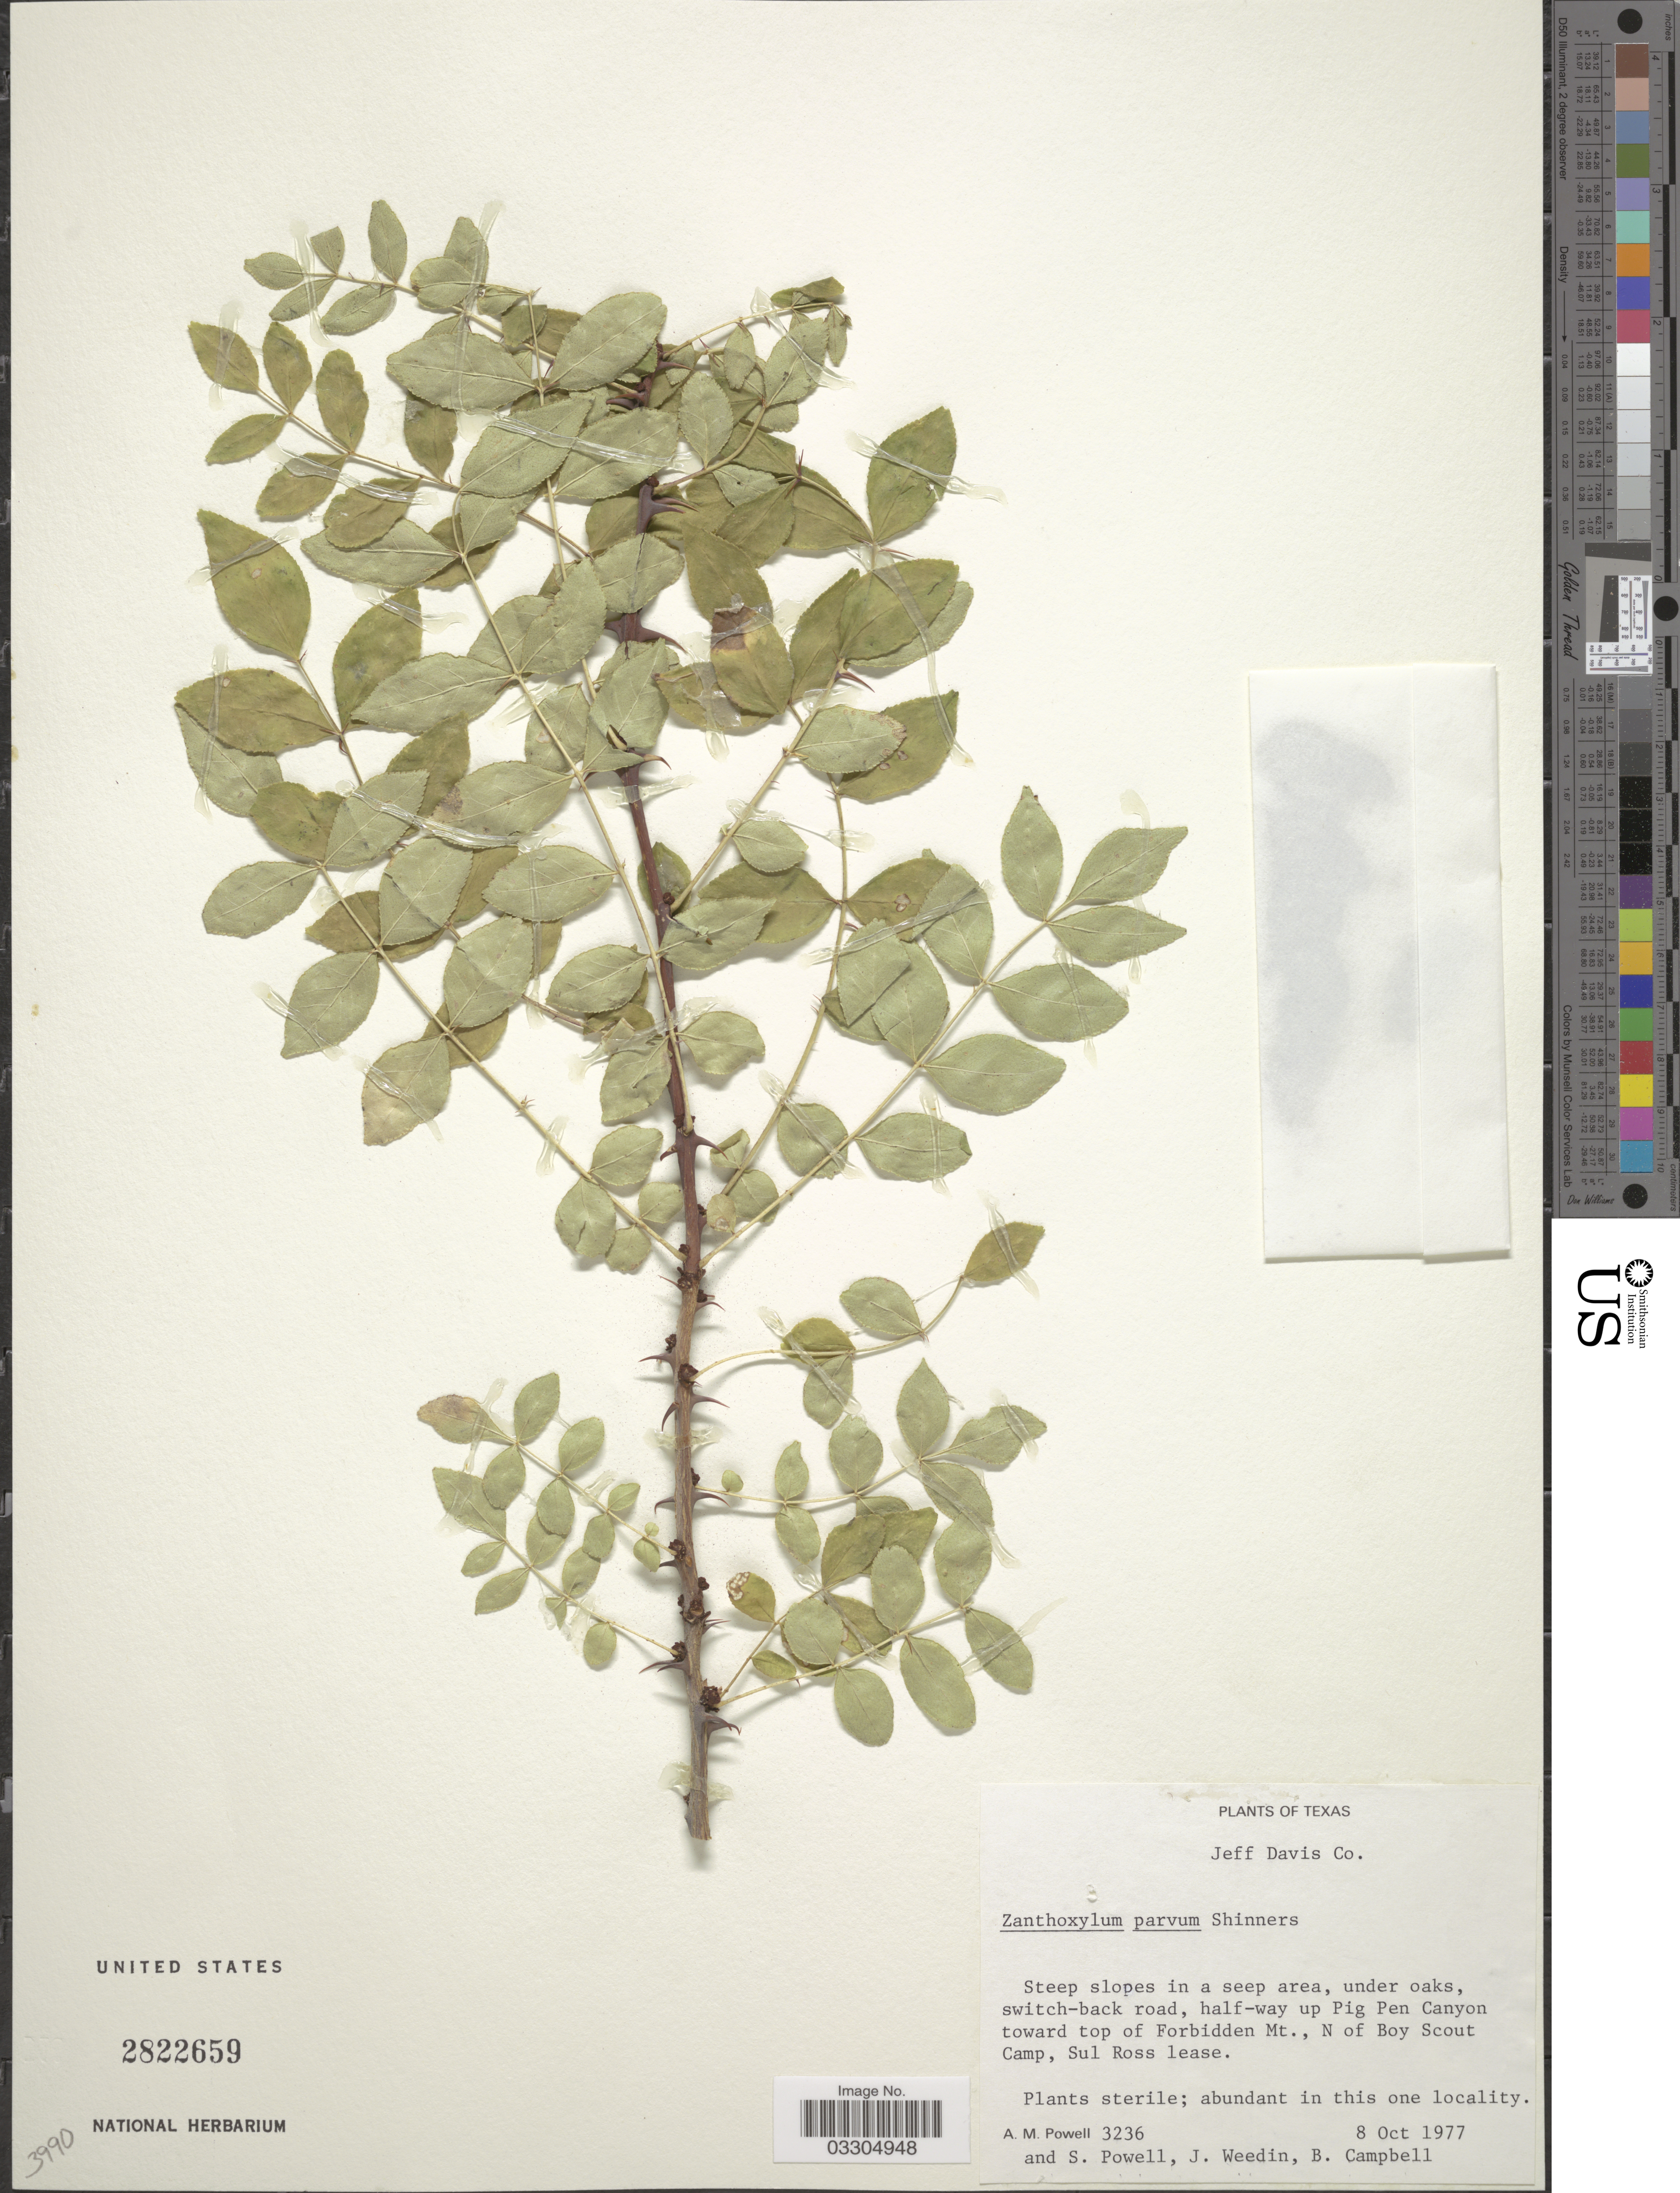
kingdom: Plantae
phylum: Tracheophyta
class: Magnoliopsida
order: Sapindales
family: Rutaceae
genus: Zanthoxylum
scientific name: Zanthoxylum parvum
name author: Shinners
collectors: A. M. Powell, S. Powell, J. Weedin & B. Campbell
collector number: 3236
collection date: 1977-10-08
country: United States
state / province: Texas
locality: Jeff Davis Co. Half-way up Pig Pen Canyon toward top of Forbidden Mt., N of Boy Scout Camp, Sul Ross lease.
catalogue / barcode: US 2822659